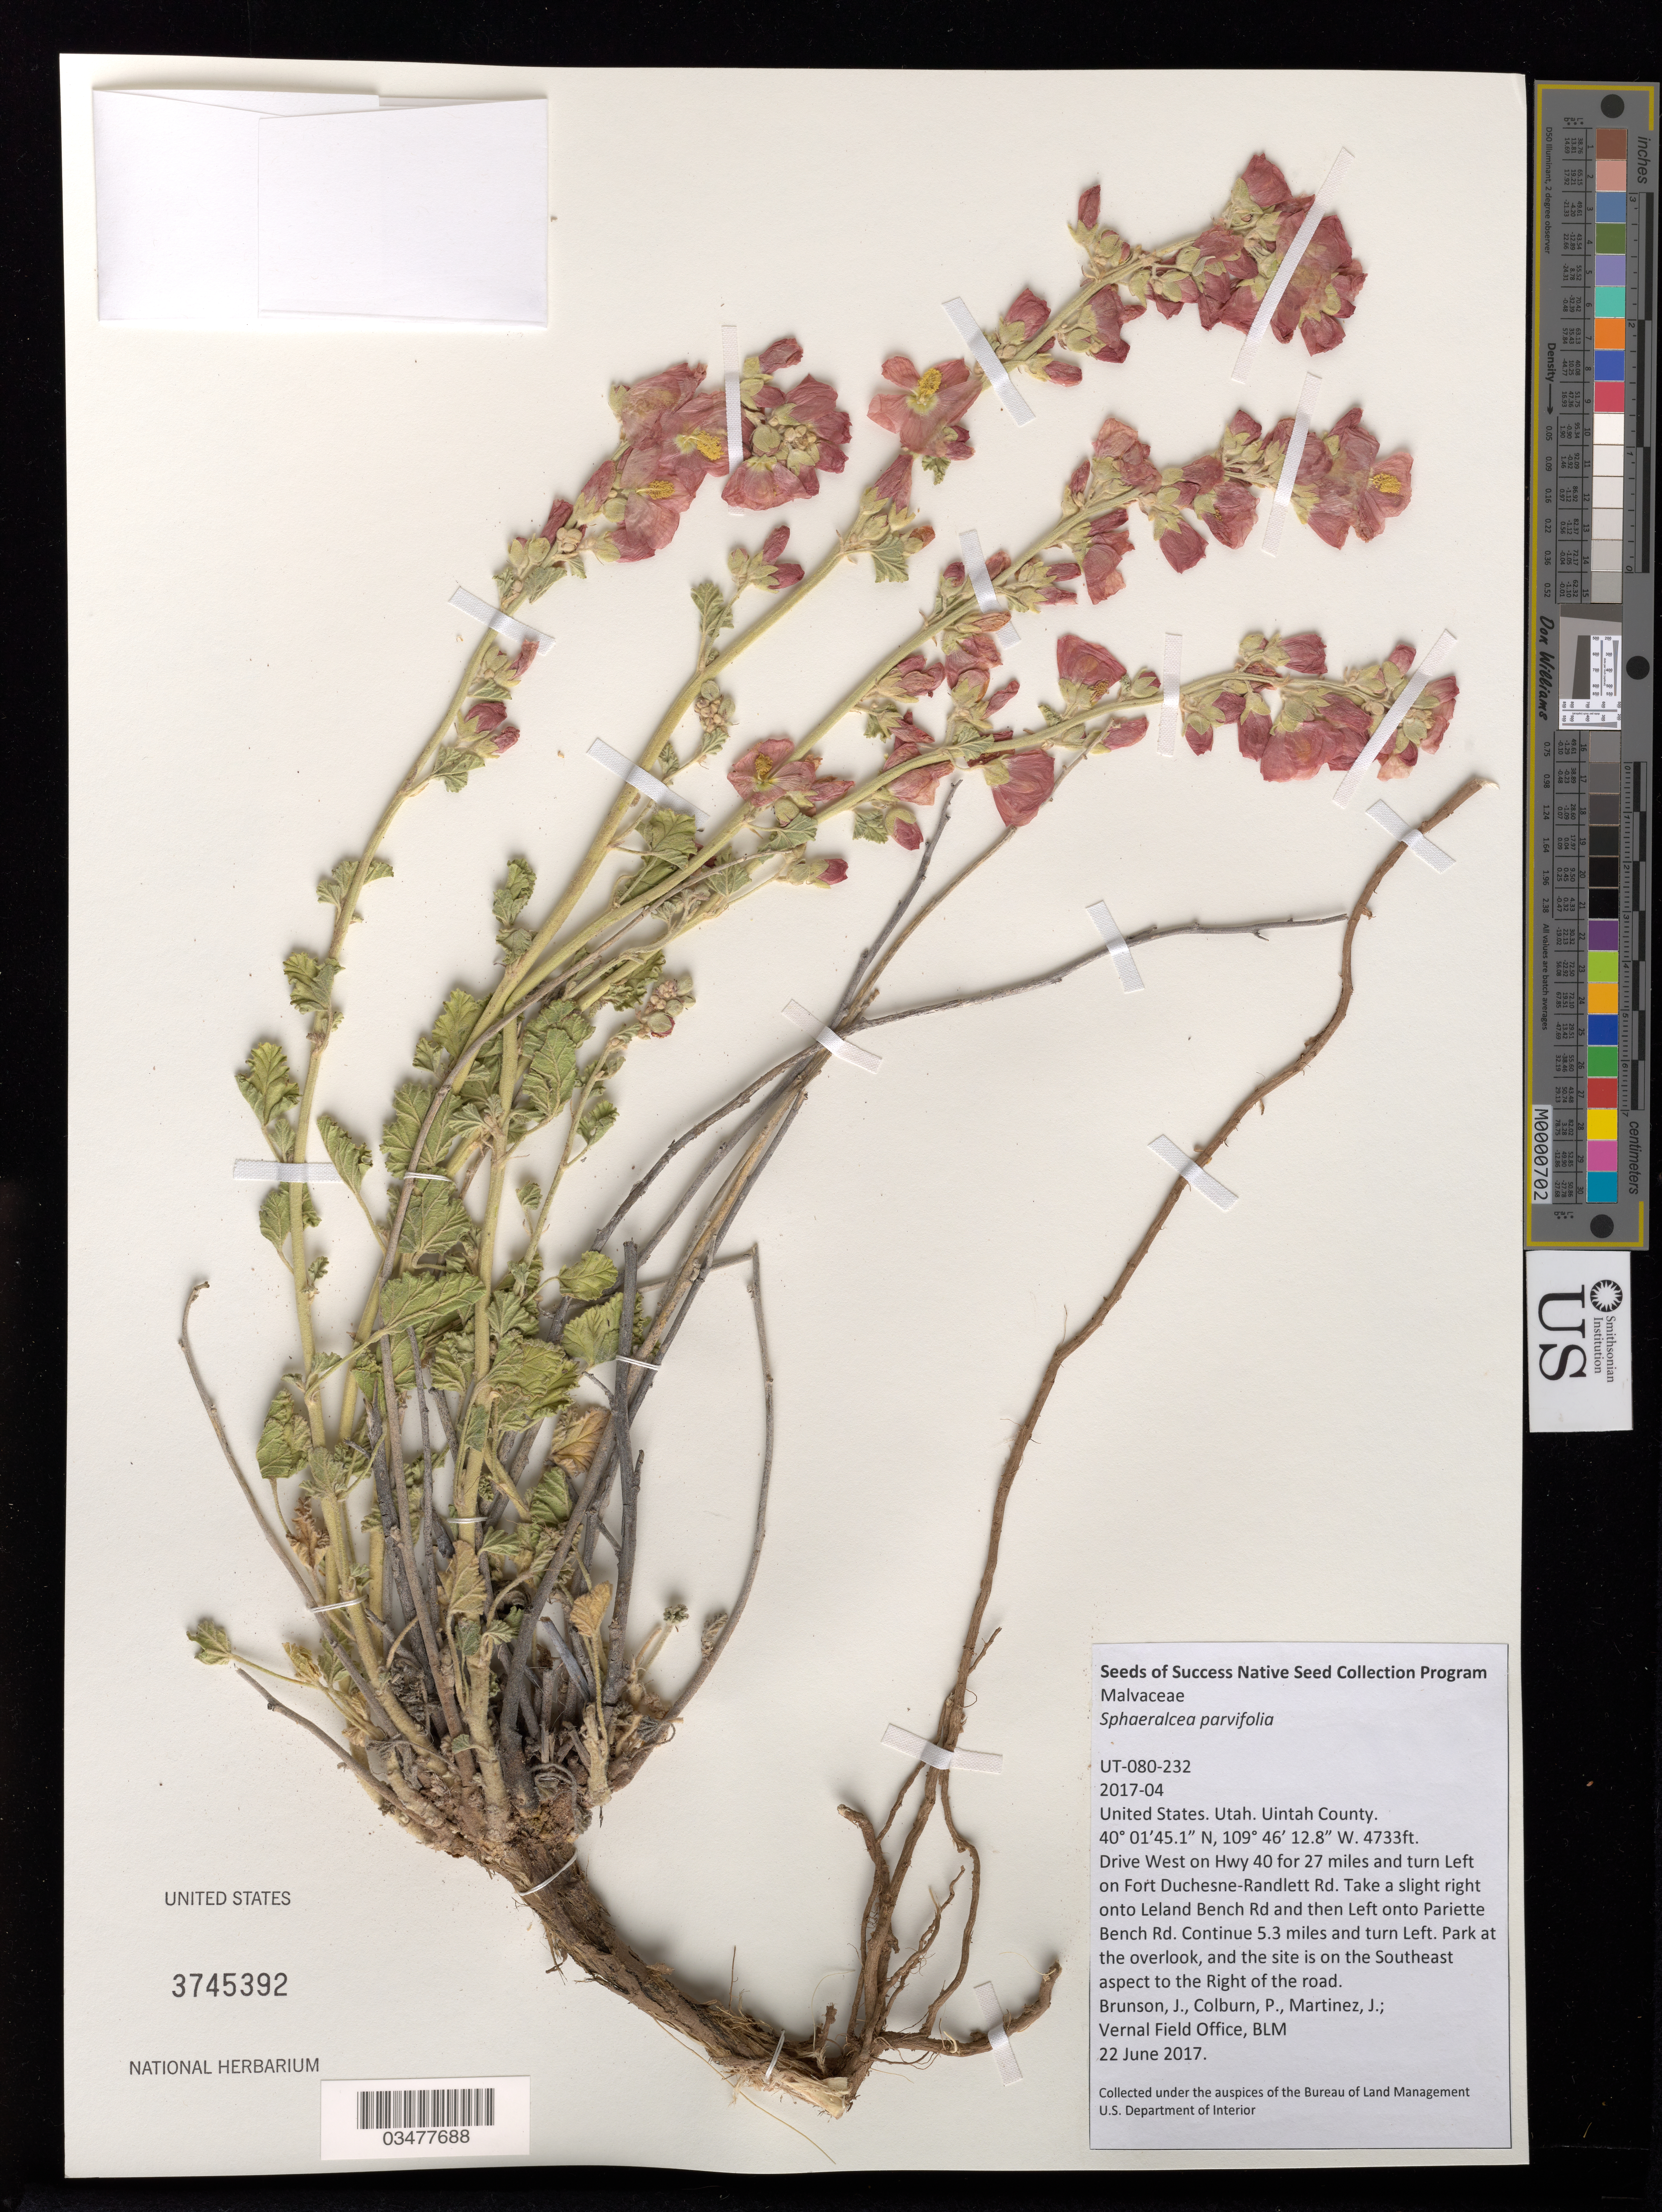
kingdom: Plantae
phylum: Tracheophyta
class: Magnoliopsida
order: Malvales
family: Malvaceae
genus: Sphaeralcea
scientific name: Sphaeralcea parvifolia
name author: A. Nelson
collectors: J. Brunson, P. Colburn & V. Martinez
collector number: UT080-232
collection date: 2017-06-22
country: United States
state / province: Utah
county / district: Uintah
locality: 5.3 mi. on Pariette Bench Rd, at overlook, on the SW aspect to the right of the road.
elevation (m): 1443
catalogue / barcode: US 3745592